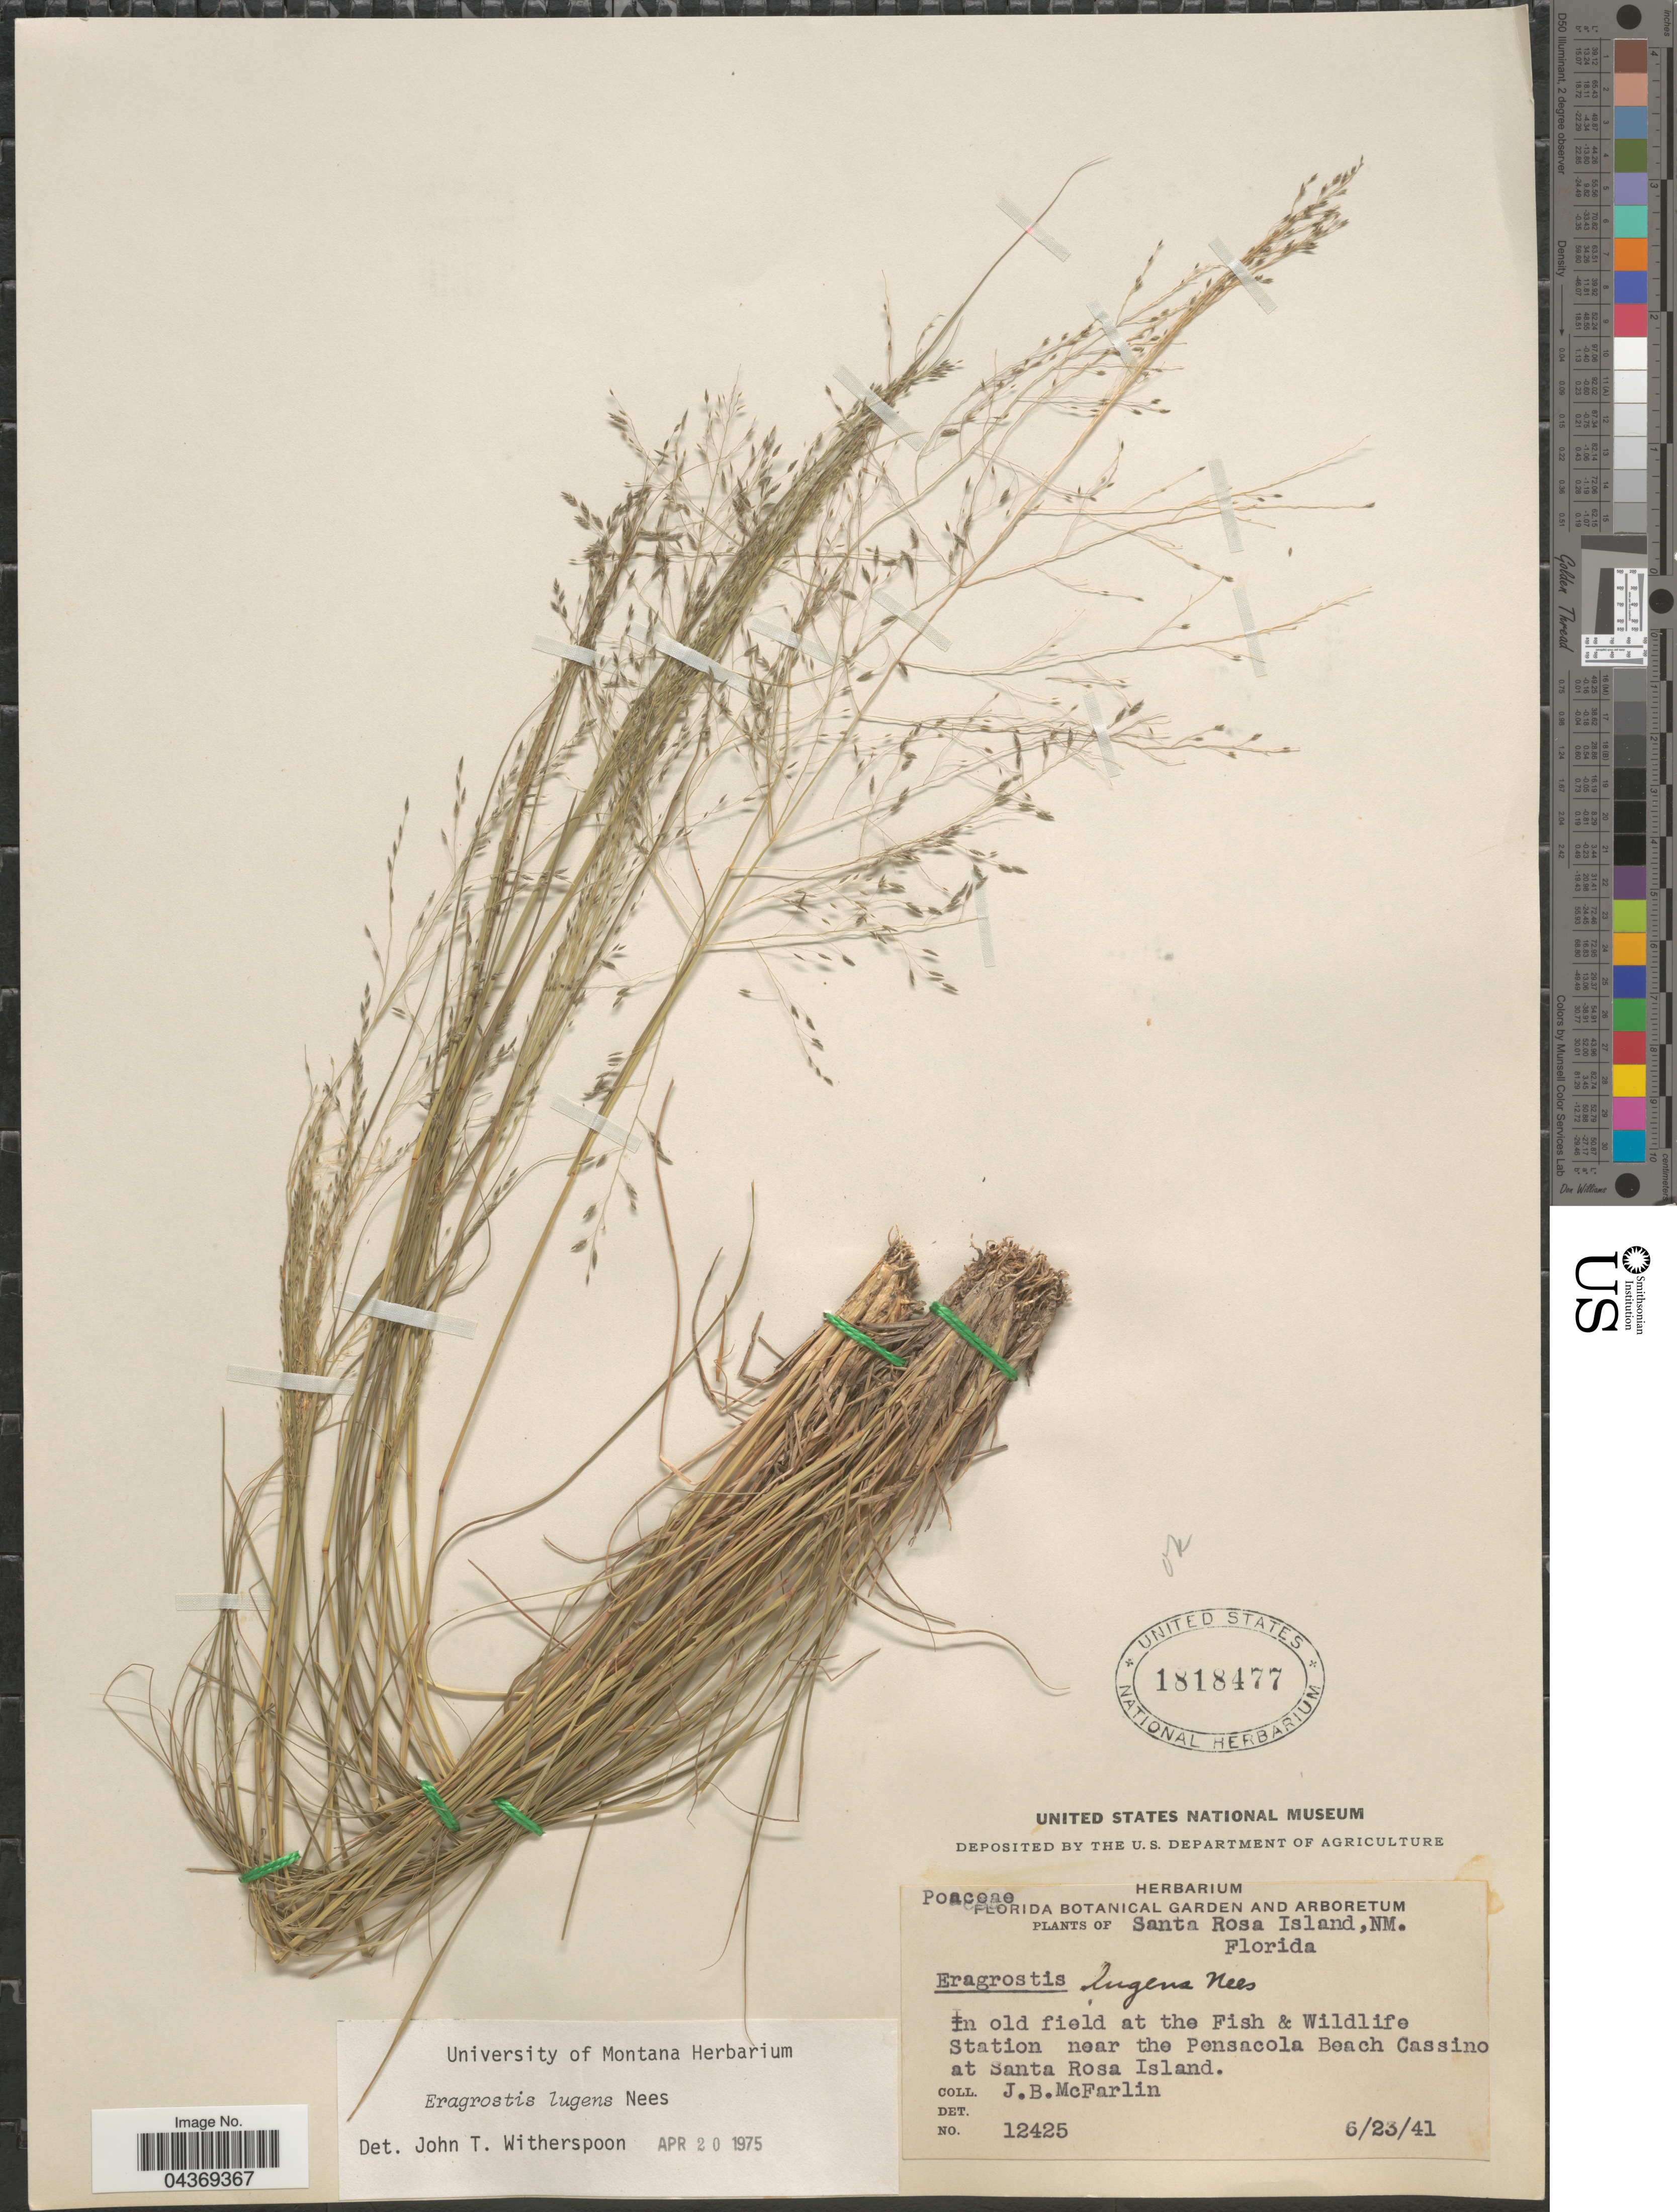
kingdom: Plantae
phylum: Tracheophyta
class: Liliopsida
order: Poales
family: Poaceae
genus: Eragrostis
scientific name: Eragrostis lugens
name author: Nees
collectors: J. McFarlin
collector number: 12425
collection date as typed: Transcribed d/m/y: 23/6/41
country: United States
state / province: Florida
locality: Santa Rosa Island, NM. Florida. In old field at the Fish & Wildlife Station near the Pensacola Beach Cassino at Santa Rosa Island.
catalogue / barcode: US 1818477